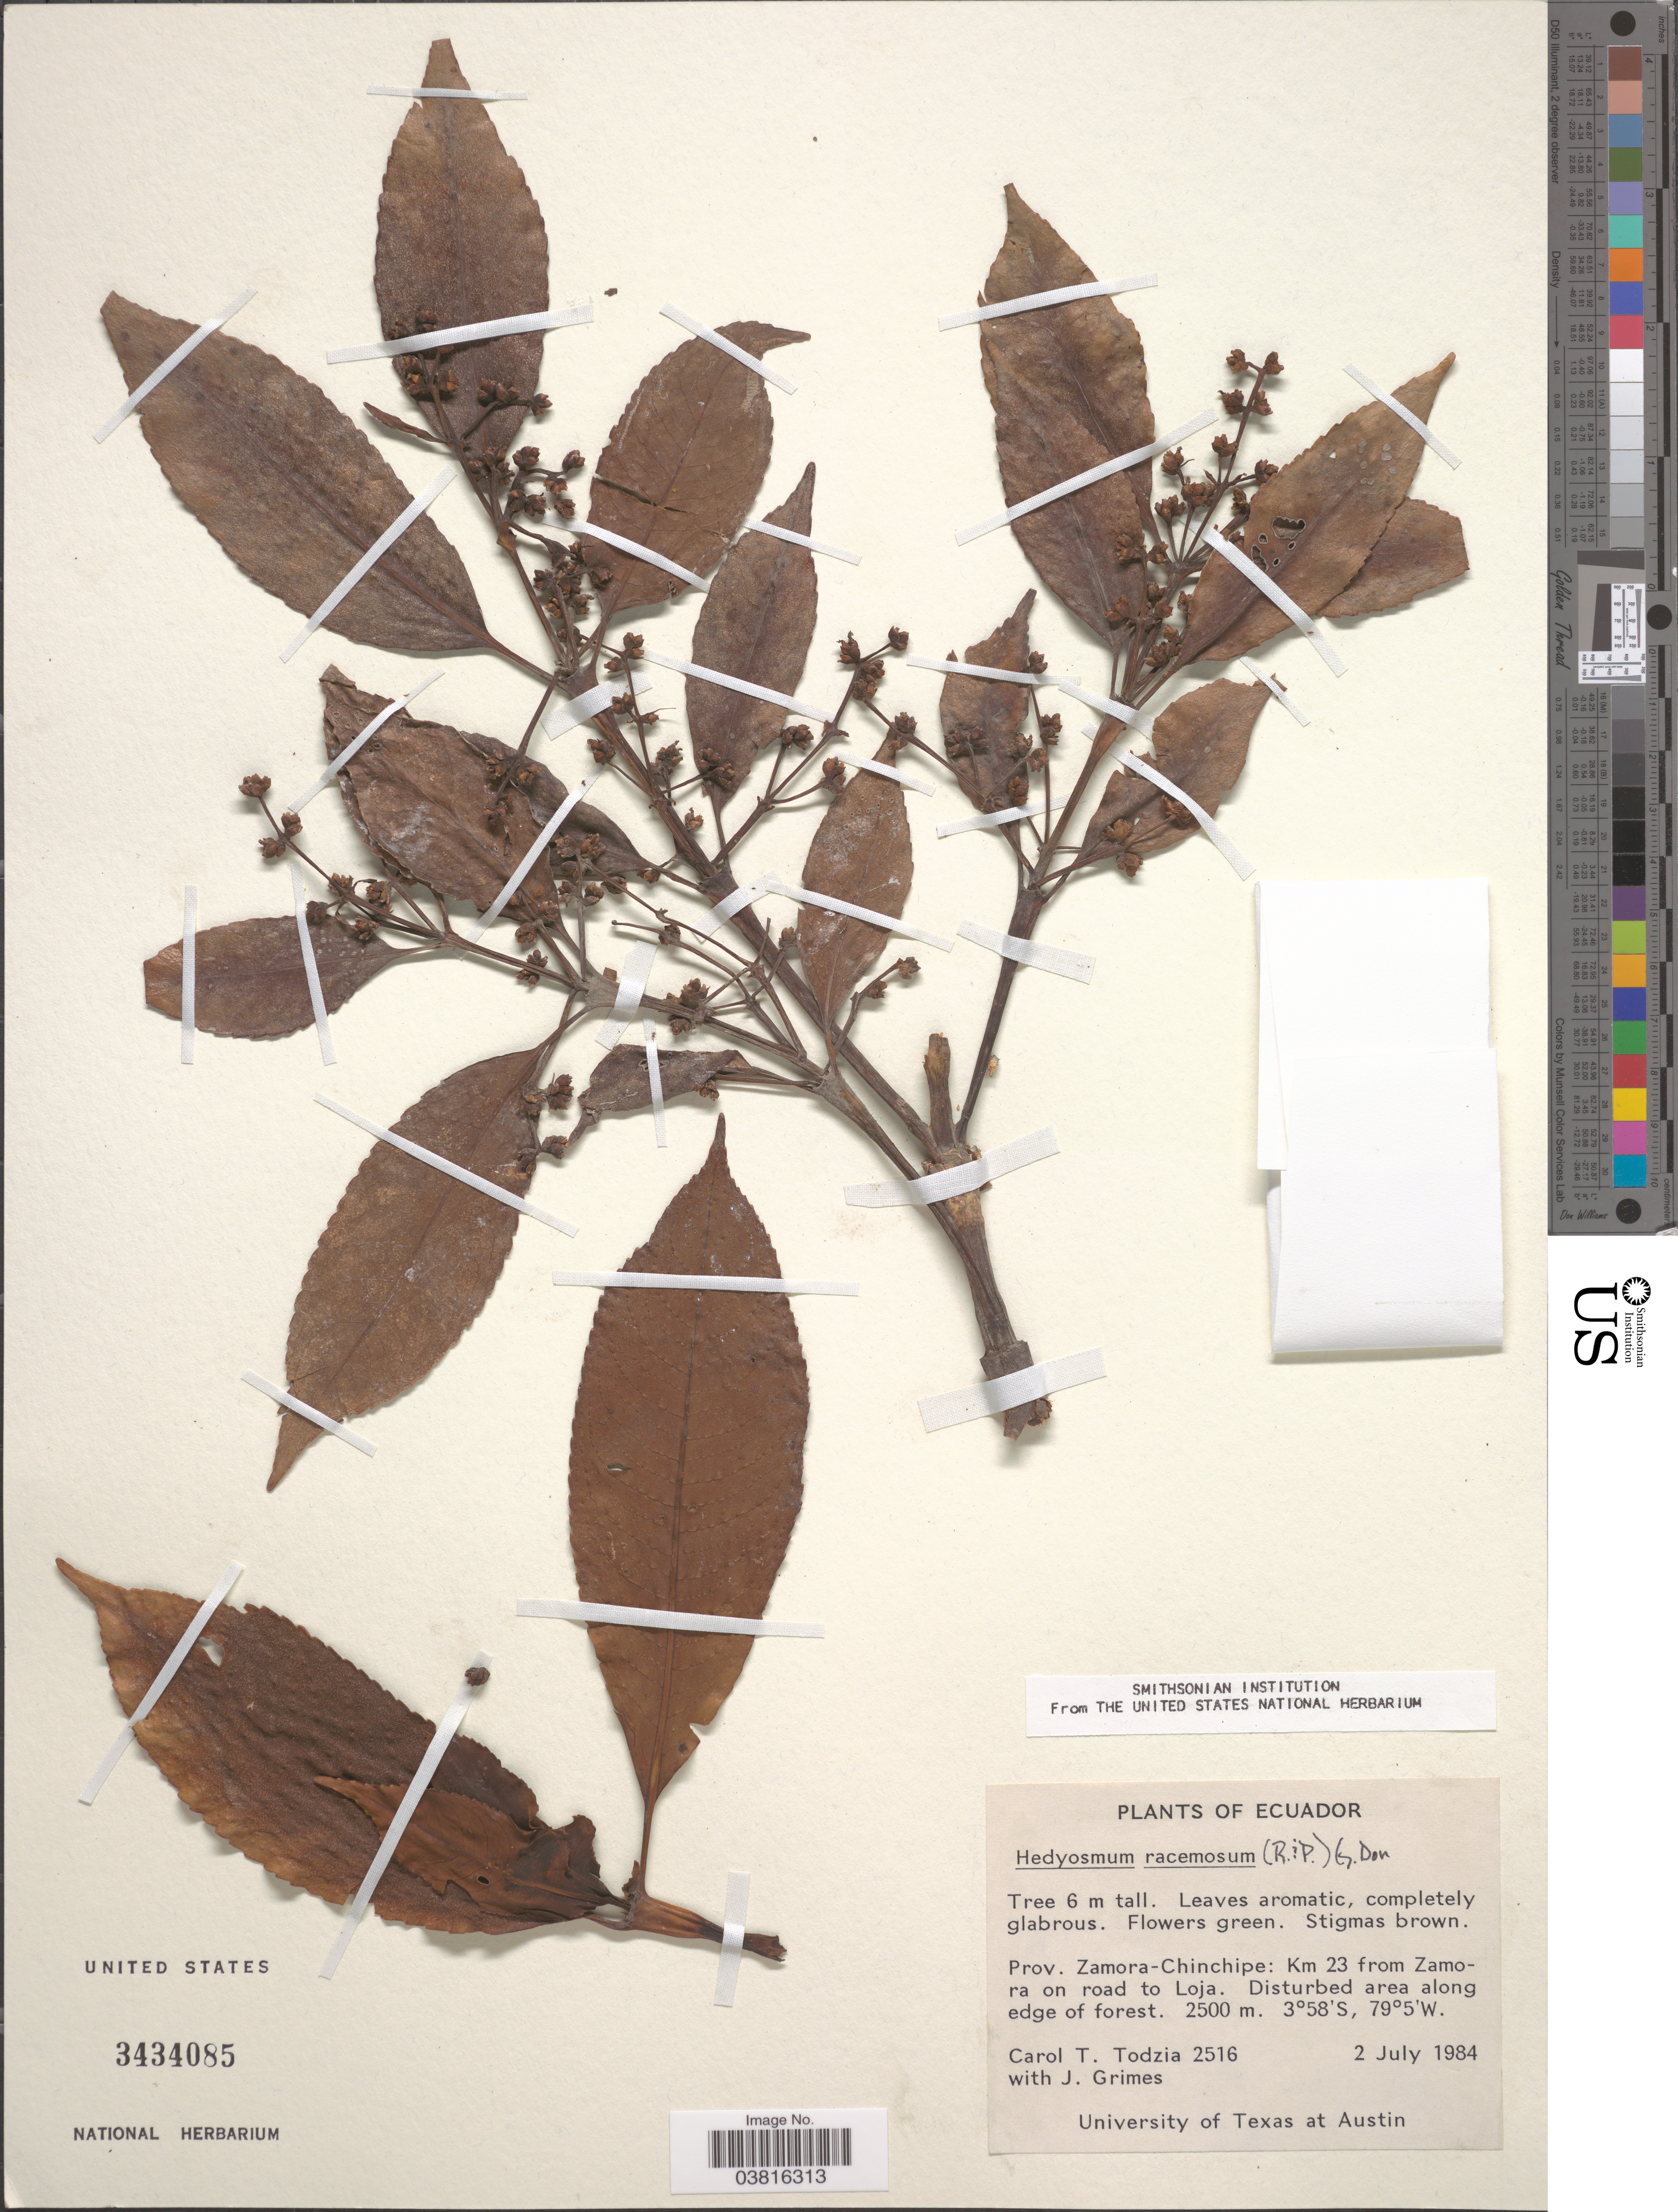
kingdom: Plantae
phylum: Tracheophyta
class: Magnoliopsida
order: Chloranthales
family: Chloranthaceae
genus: Hedyosmum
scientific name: Hedyosmum racemosum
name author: (Ruiz & Pav.) G. Don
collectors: C. Todzia & J. Grimes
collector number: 2516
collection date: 1984-07-02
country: Ecuador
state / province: Zamora-Chinchipe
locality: Km 23 from Zamora on road to Loja.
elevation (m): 2500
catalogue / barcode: US 3434085